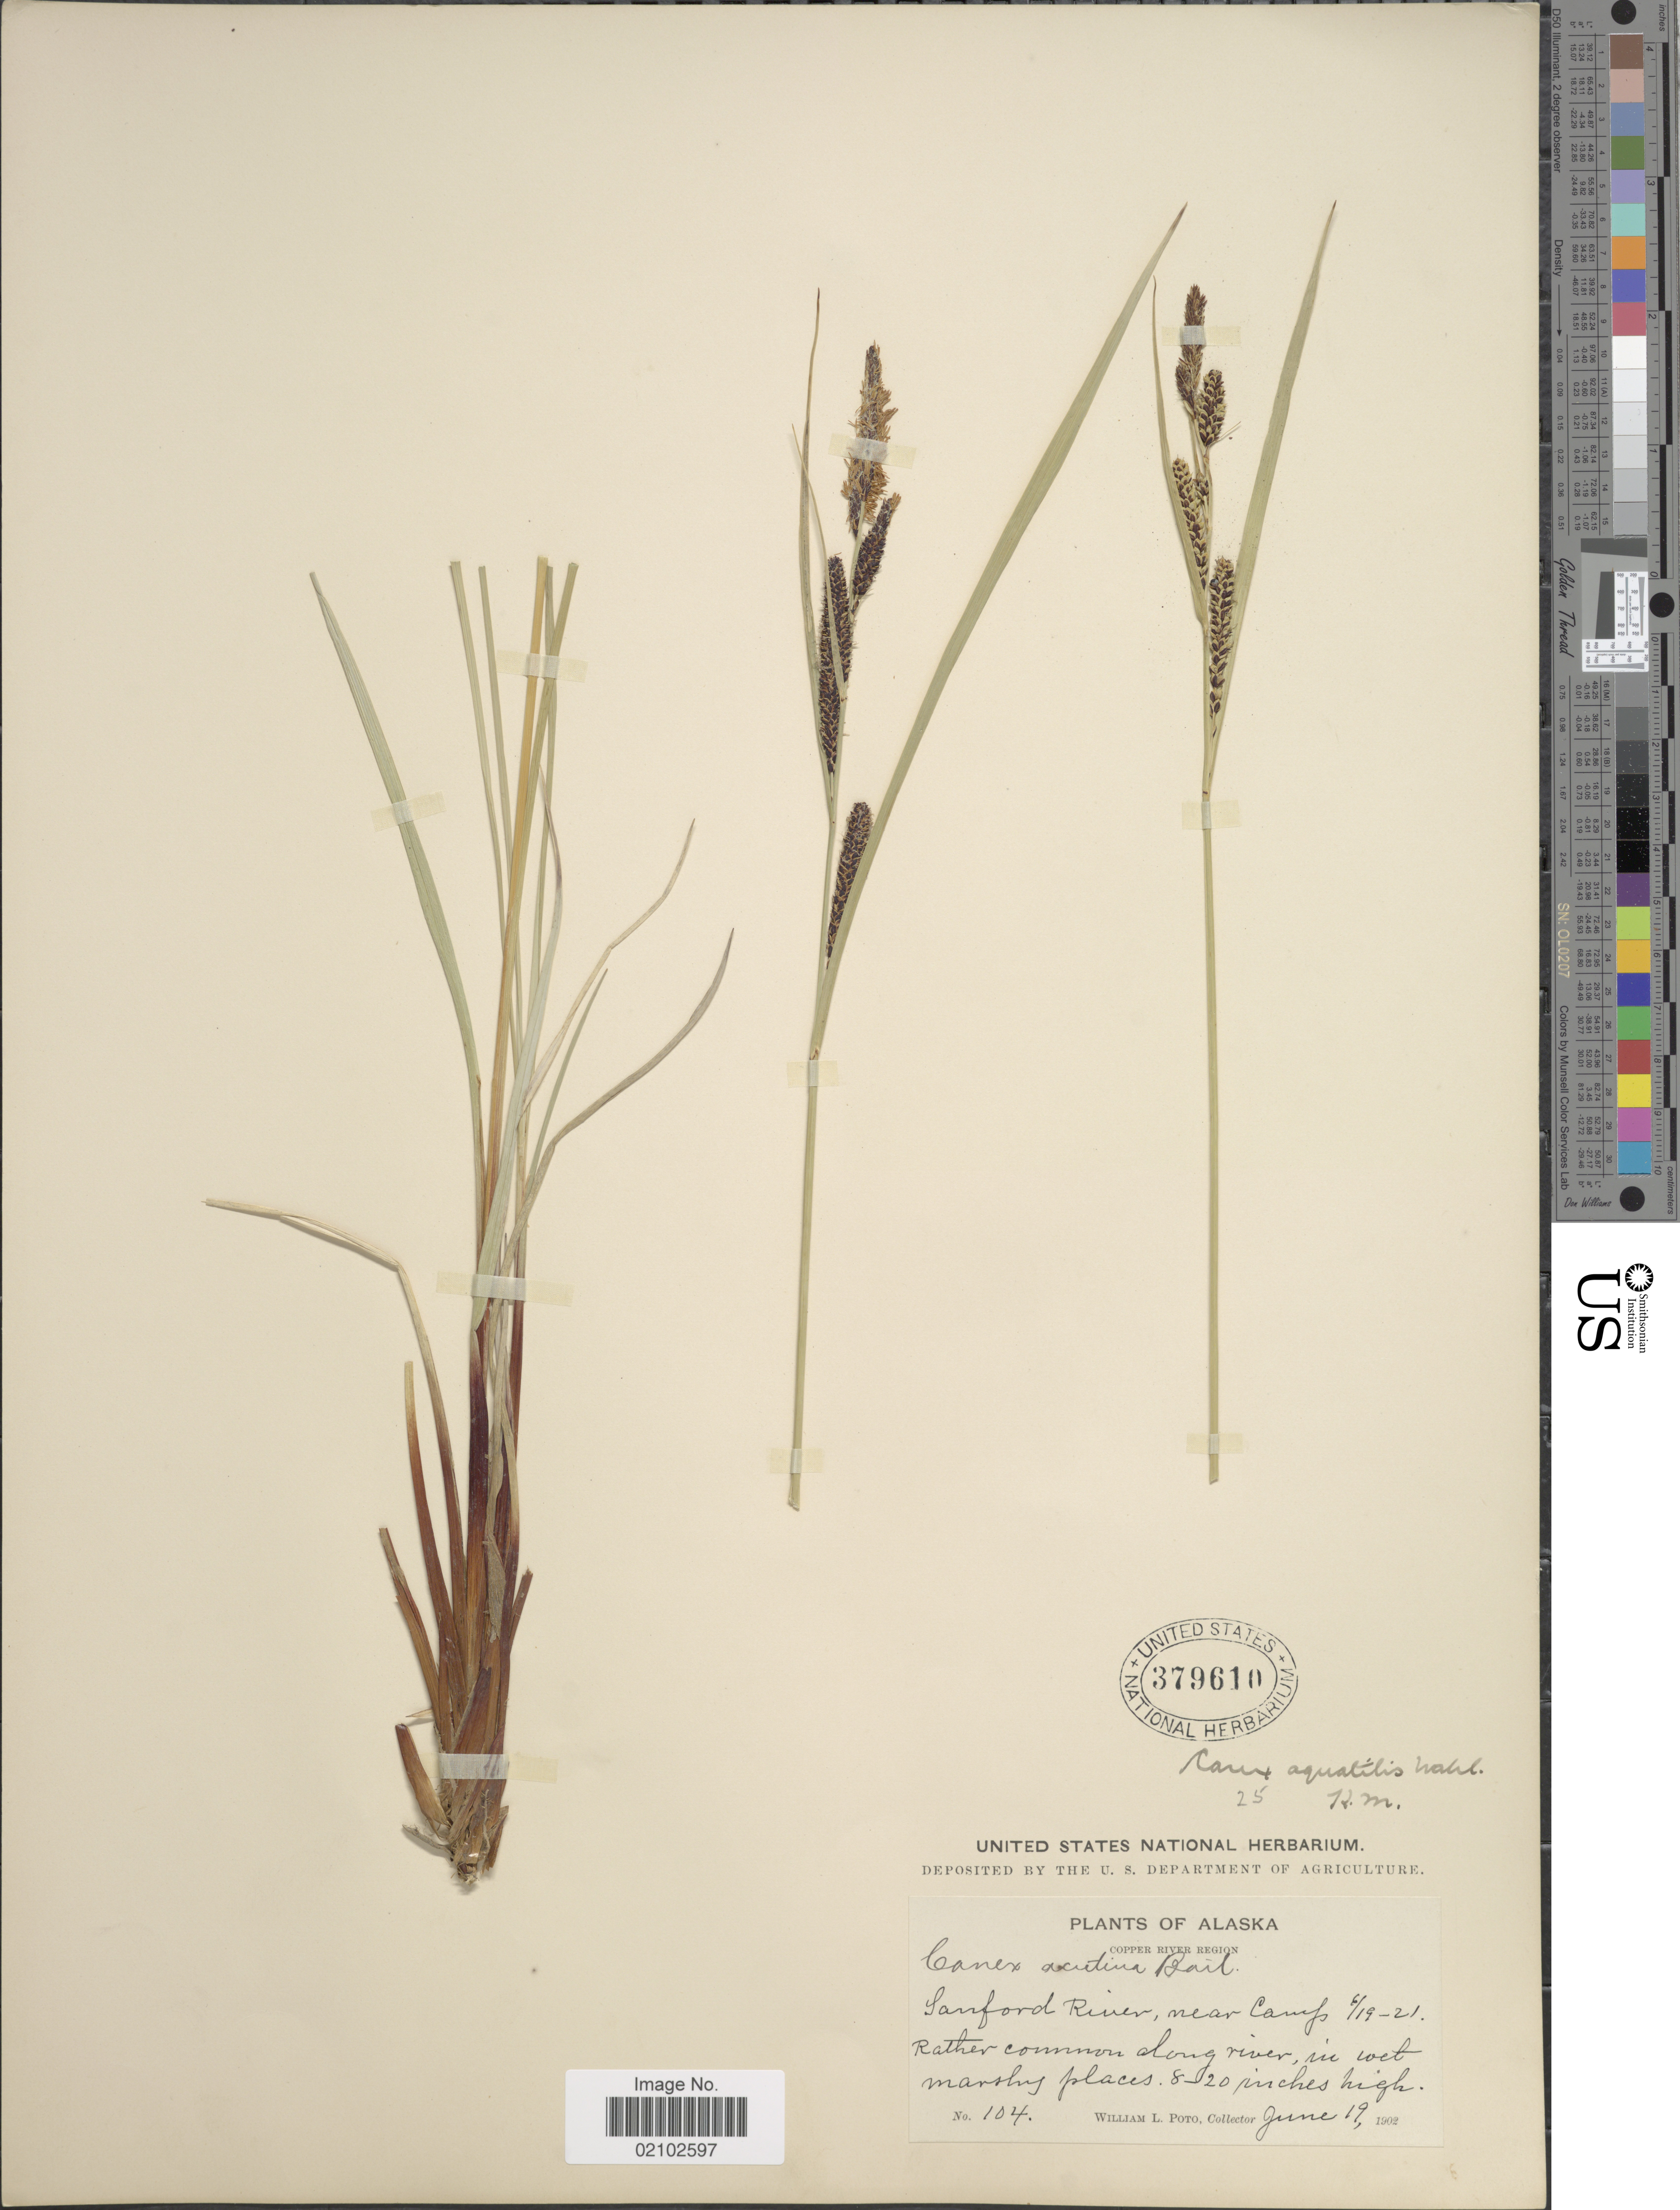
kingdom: Plantae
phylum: Tracheophyta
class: Liliopsida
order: Poales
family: Cyperaceae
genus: Carex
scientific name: Carex aquatilis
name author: Wahlenb.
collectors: W. Poto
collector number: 104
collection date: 1902-06-19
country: United States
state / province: Alaska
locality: Copper River Region, Sanford River, near Camp, Rather common along river, in wet marshy places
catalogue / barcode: US 379610